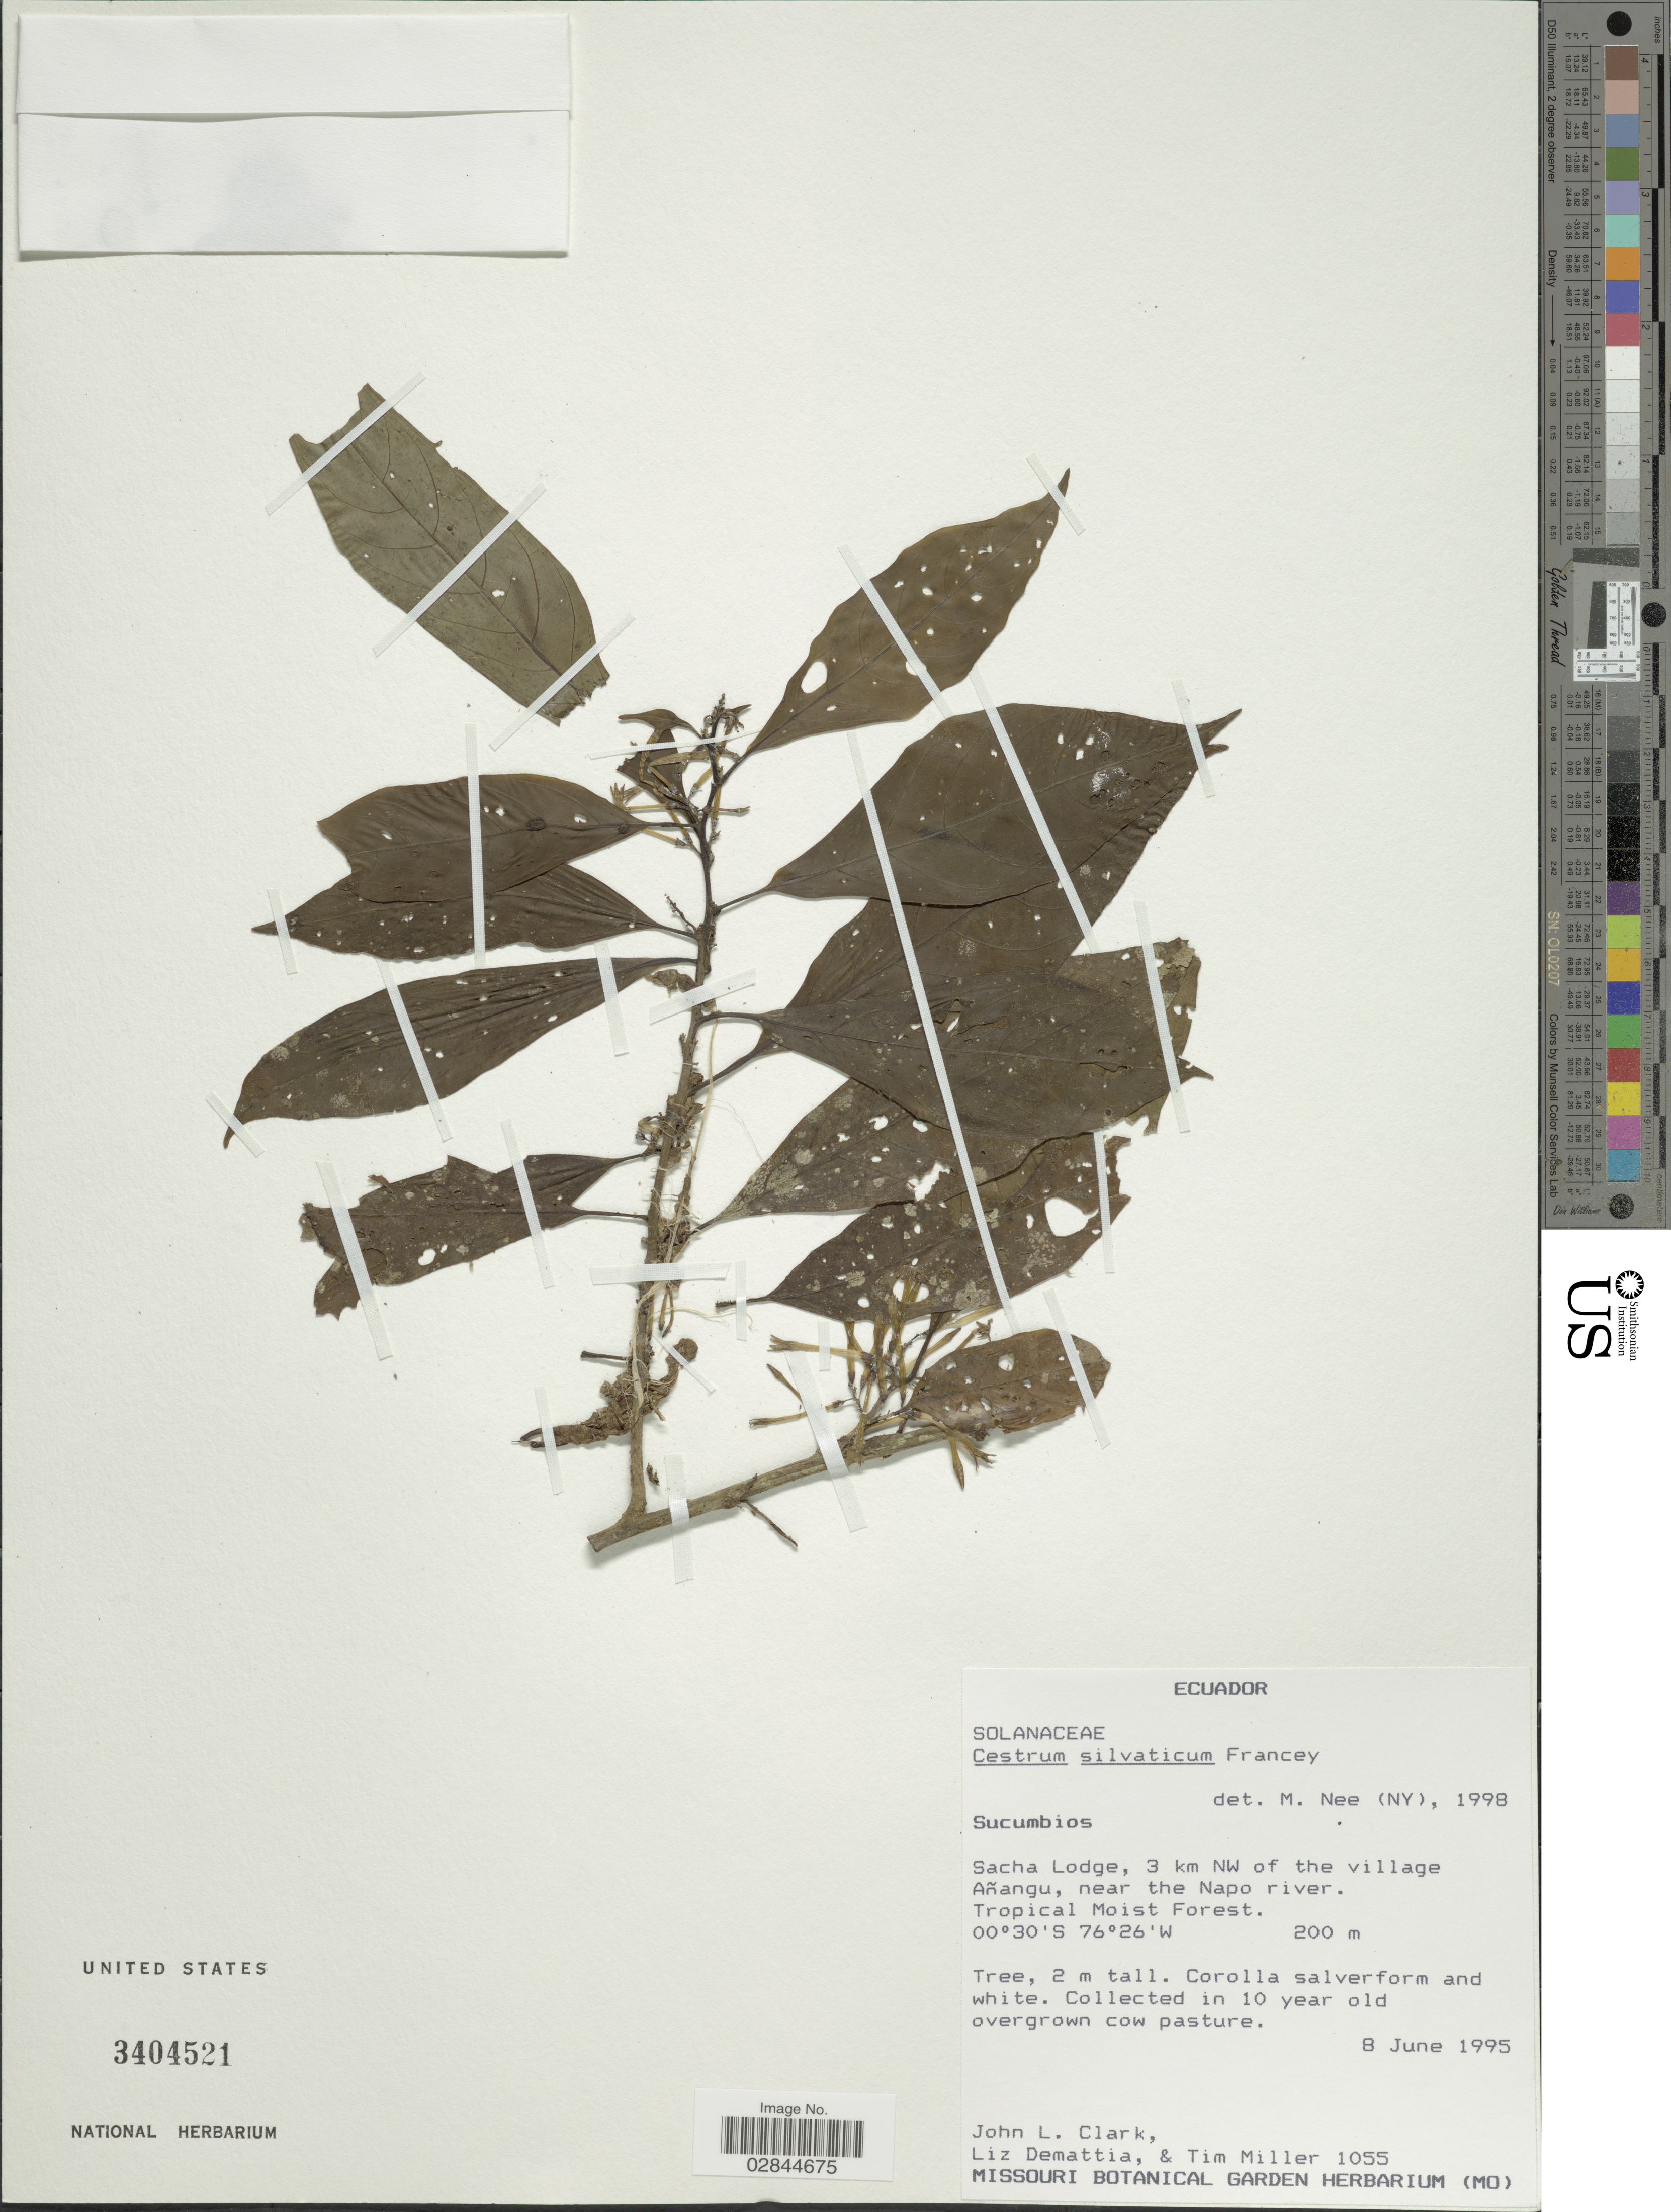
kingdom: Plantae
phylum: Tracheophyta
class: Magnoliopsida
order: Solanales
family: Solanaceae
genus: Cestrum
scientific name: Cestrum microcalyx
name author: Francey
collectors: J. L. Clark, L. Demattia & T. Miller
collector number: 1055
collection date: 1995-06-08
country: Ecuador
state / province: Sucumbíos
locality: Sacha Lodge, 3 km NW of the village Añangu, near the Napo river.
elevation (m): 200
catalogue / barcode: US 3404521